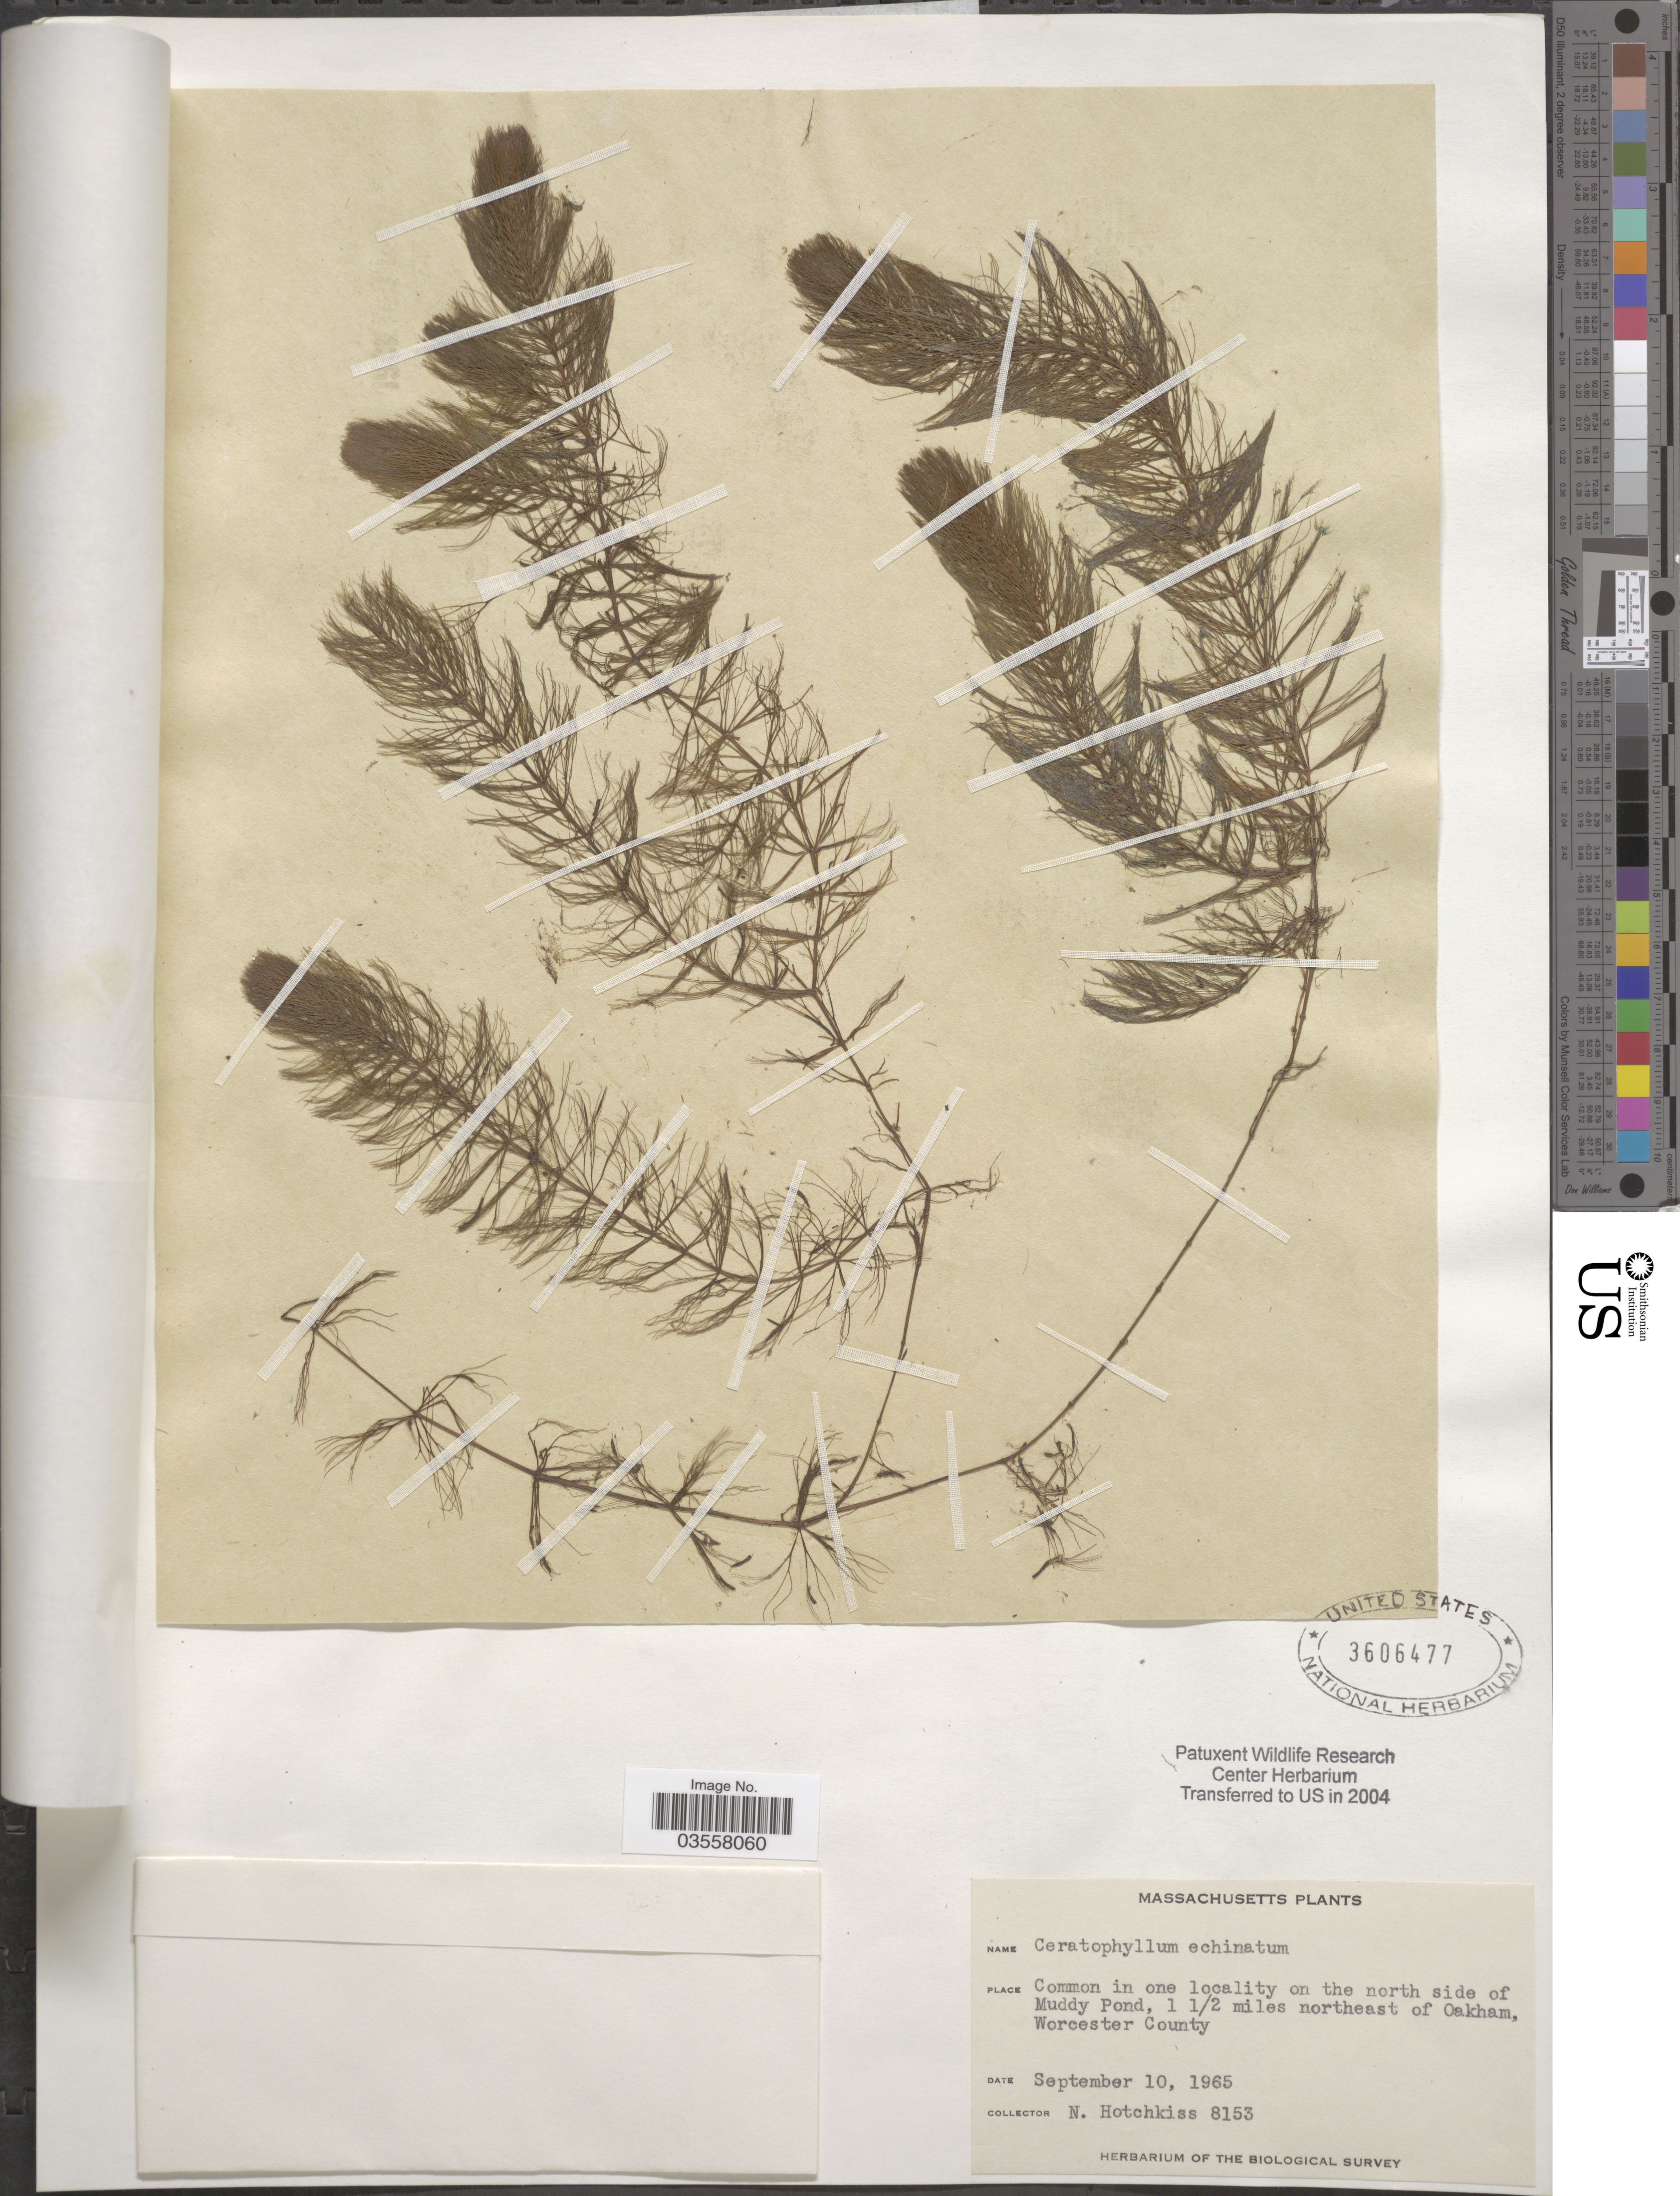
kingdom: Plantae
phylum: Tracheophyta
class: Magnoliopsida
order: Ceratophyllales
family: Ceratophyllaceae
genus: Ceratophyllum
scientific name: Ceratophyllum echinatum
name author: A. Gray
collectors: N. Hotchkiss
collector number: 8153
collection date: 1965-09-10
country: United States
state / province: Massachusetts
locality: On the north side of Muddy Pond, 1½ miles northeast of Oakham, Worcester County.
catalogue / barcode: US 3606477